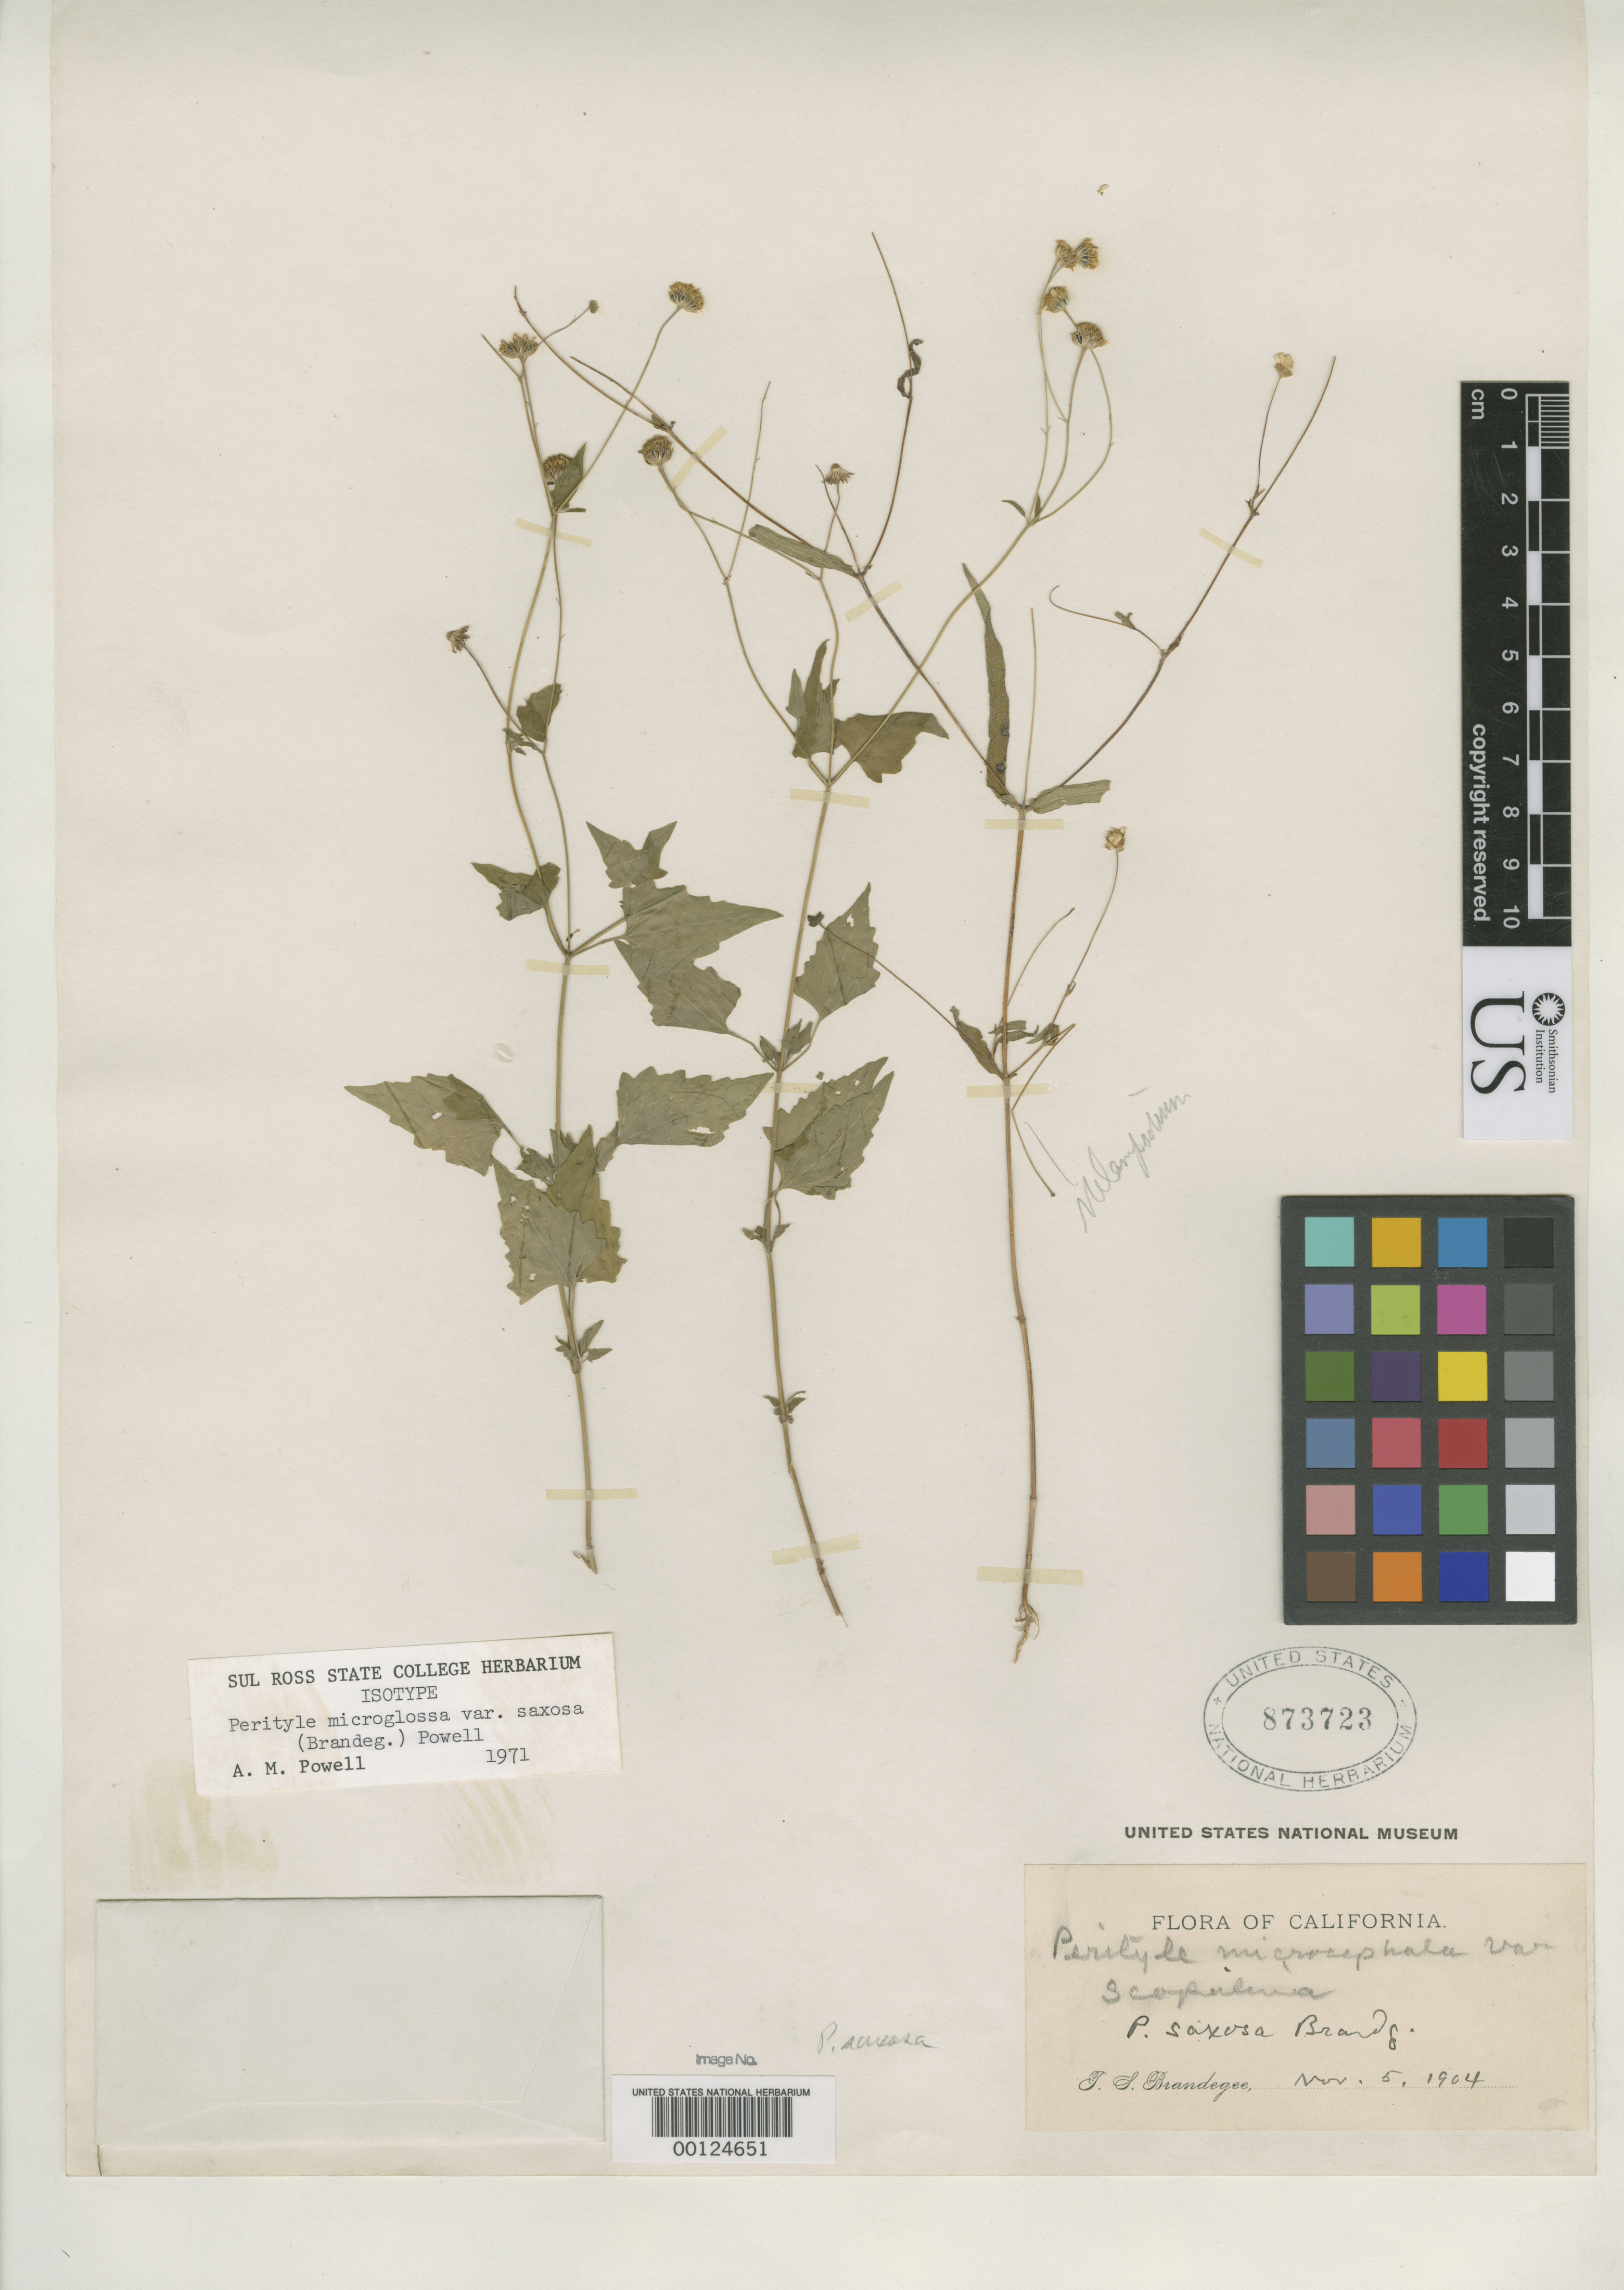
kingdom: Plantae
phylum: Tracheophyta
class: Magnoliopsida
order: Asterales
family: Asteraceae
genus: Perityle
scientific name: Perityle saxosa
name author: Brandegee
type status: Isotype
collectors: T. S. Brandegee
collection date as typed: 05 Nov 1904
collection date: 1904-11-05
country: United States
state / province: California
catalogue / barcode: US 873723